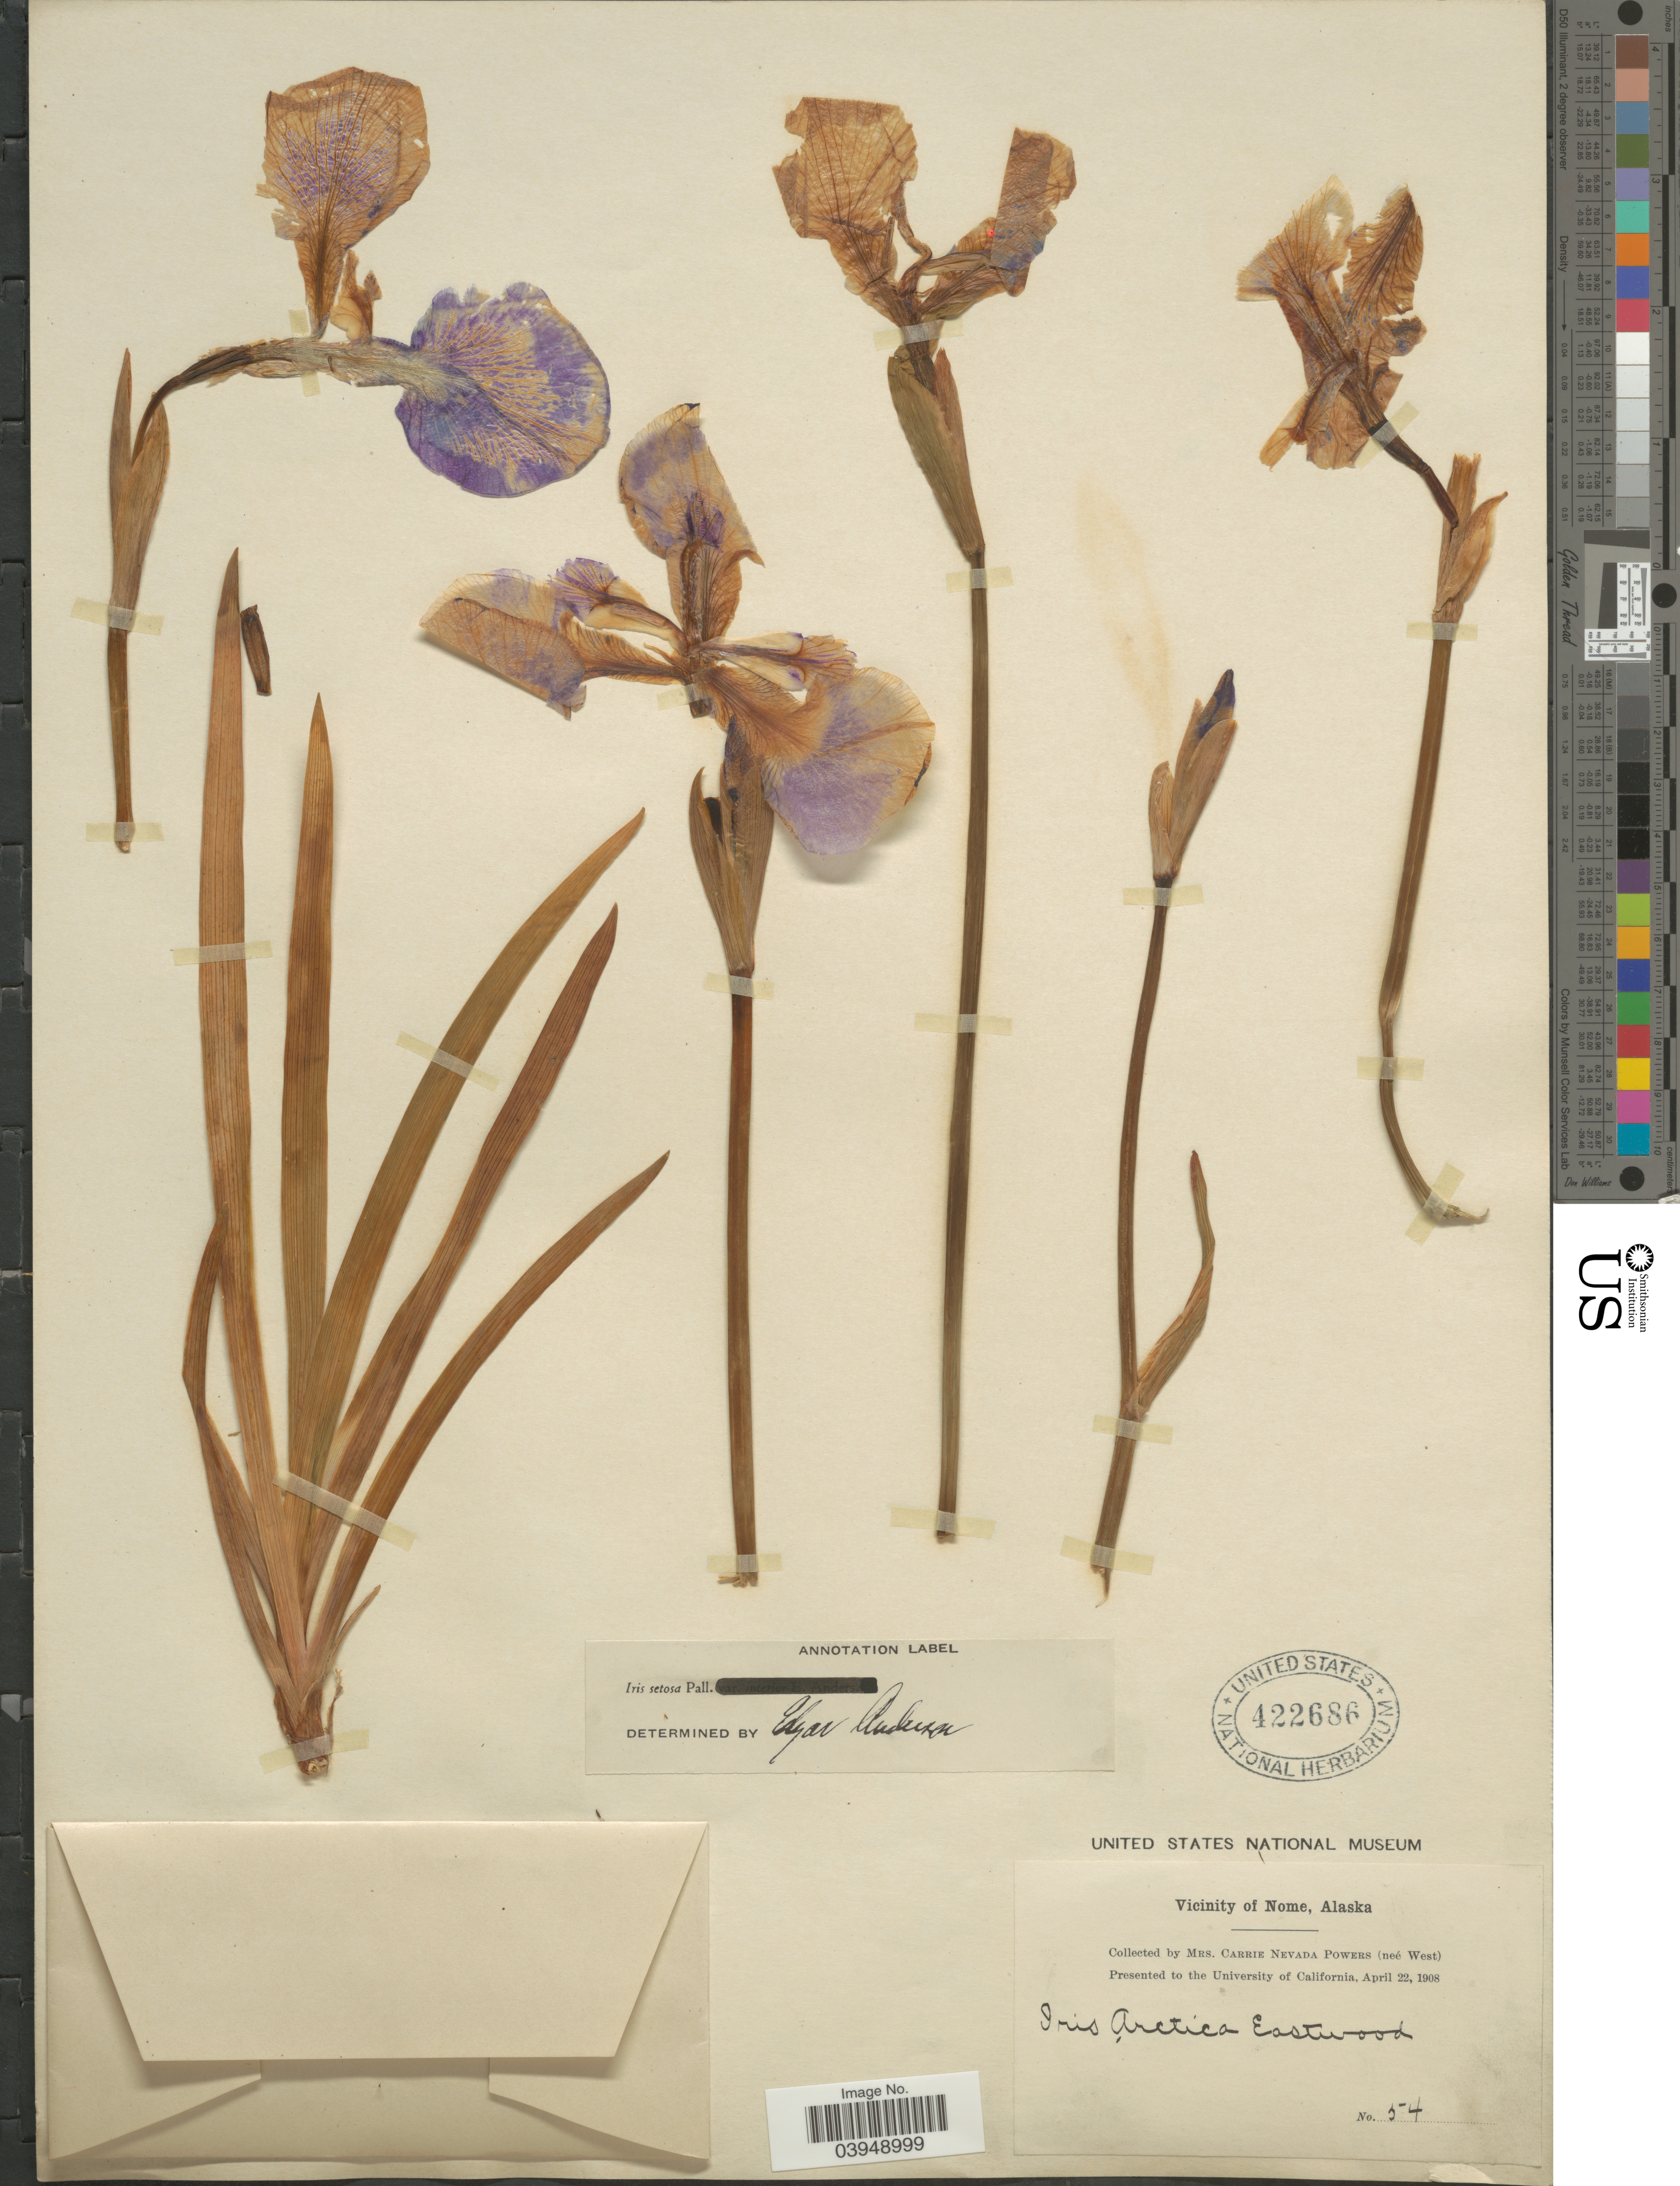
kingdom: Plantae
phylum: Tracheophyta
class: Liliopsida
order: Asparagales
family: Iridaceae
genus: Iris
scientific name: Iris setosa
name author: Pall. ex Link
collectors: C. Powers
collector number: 54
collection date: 1908-04-22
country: United States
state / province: Alaska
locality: Vicinity of Nome.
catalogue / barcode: US 422686